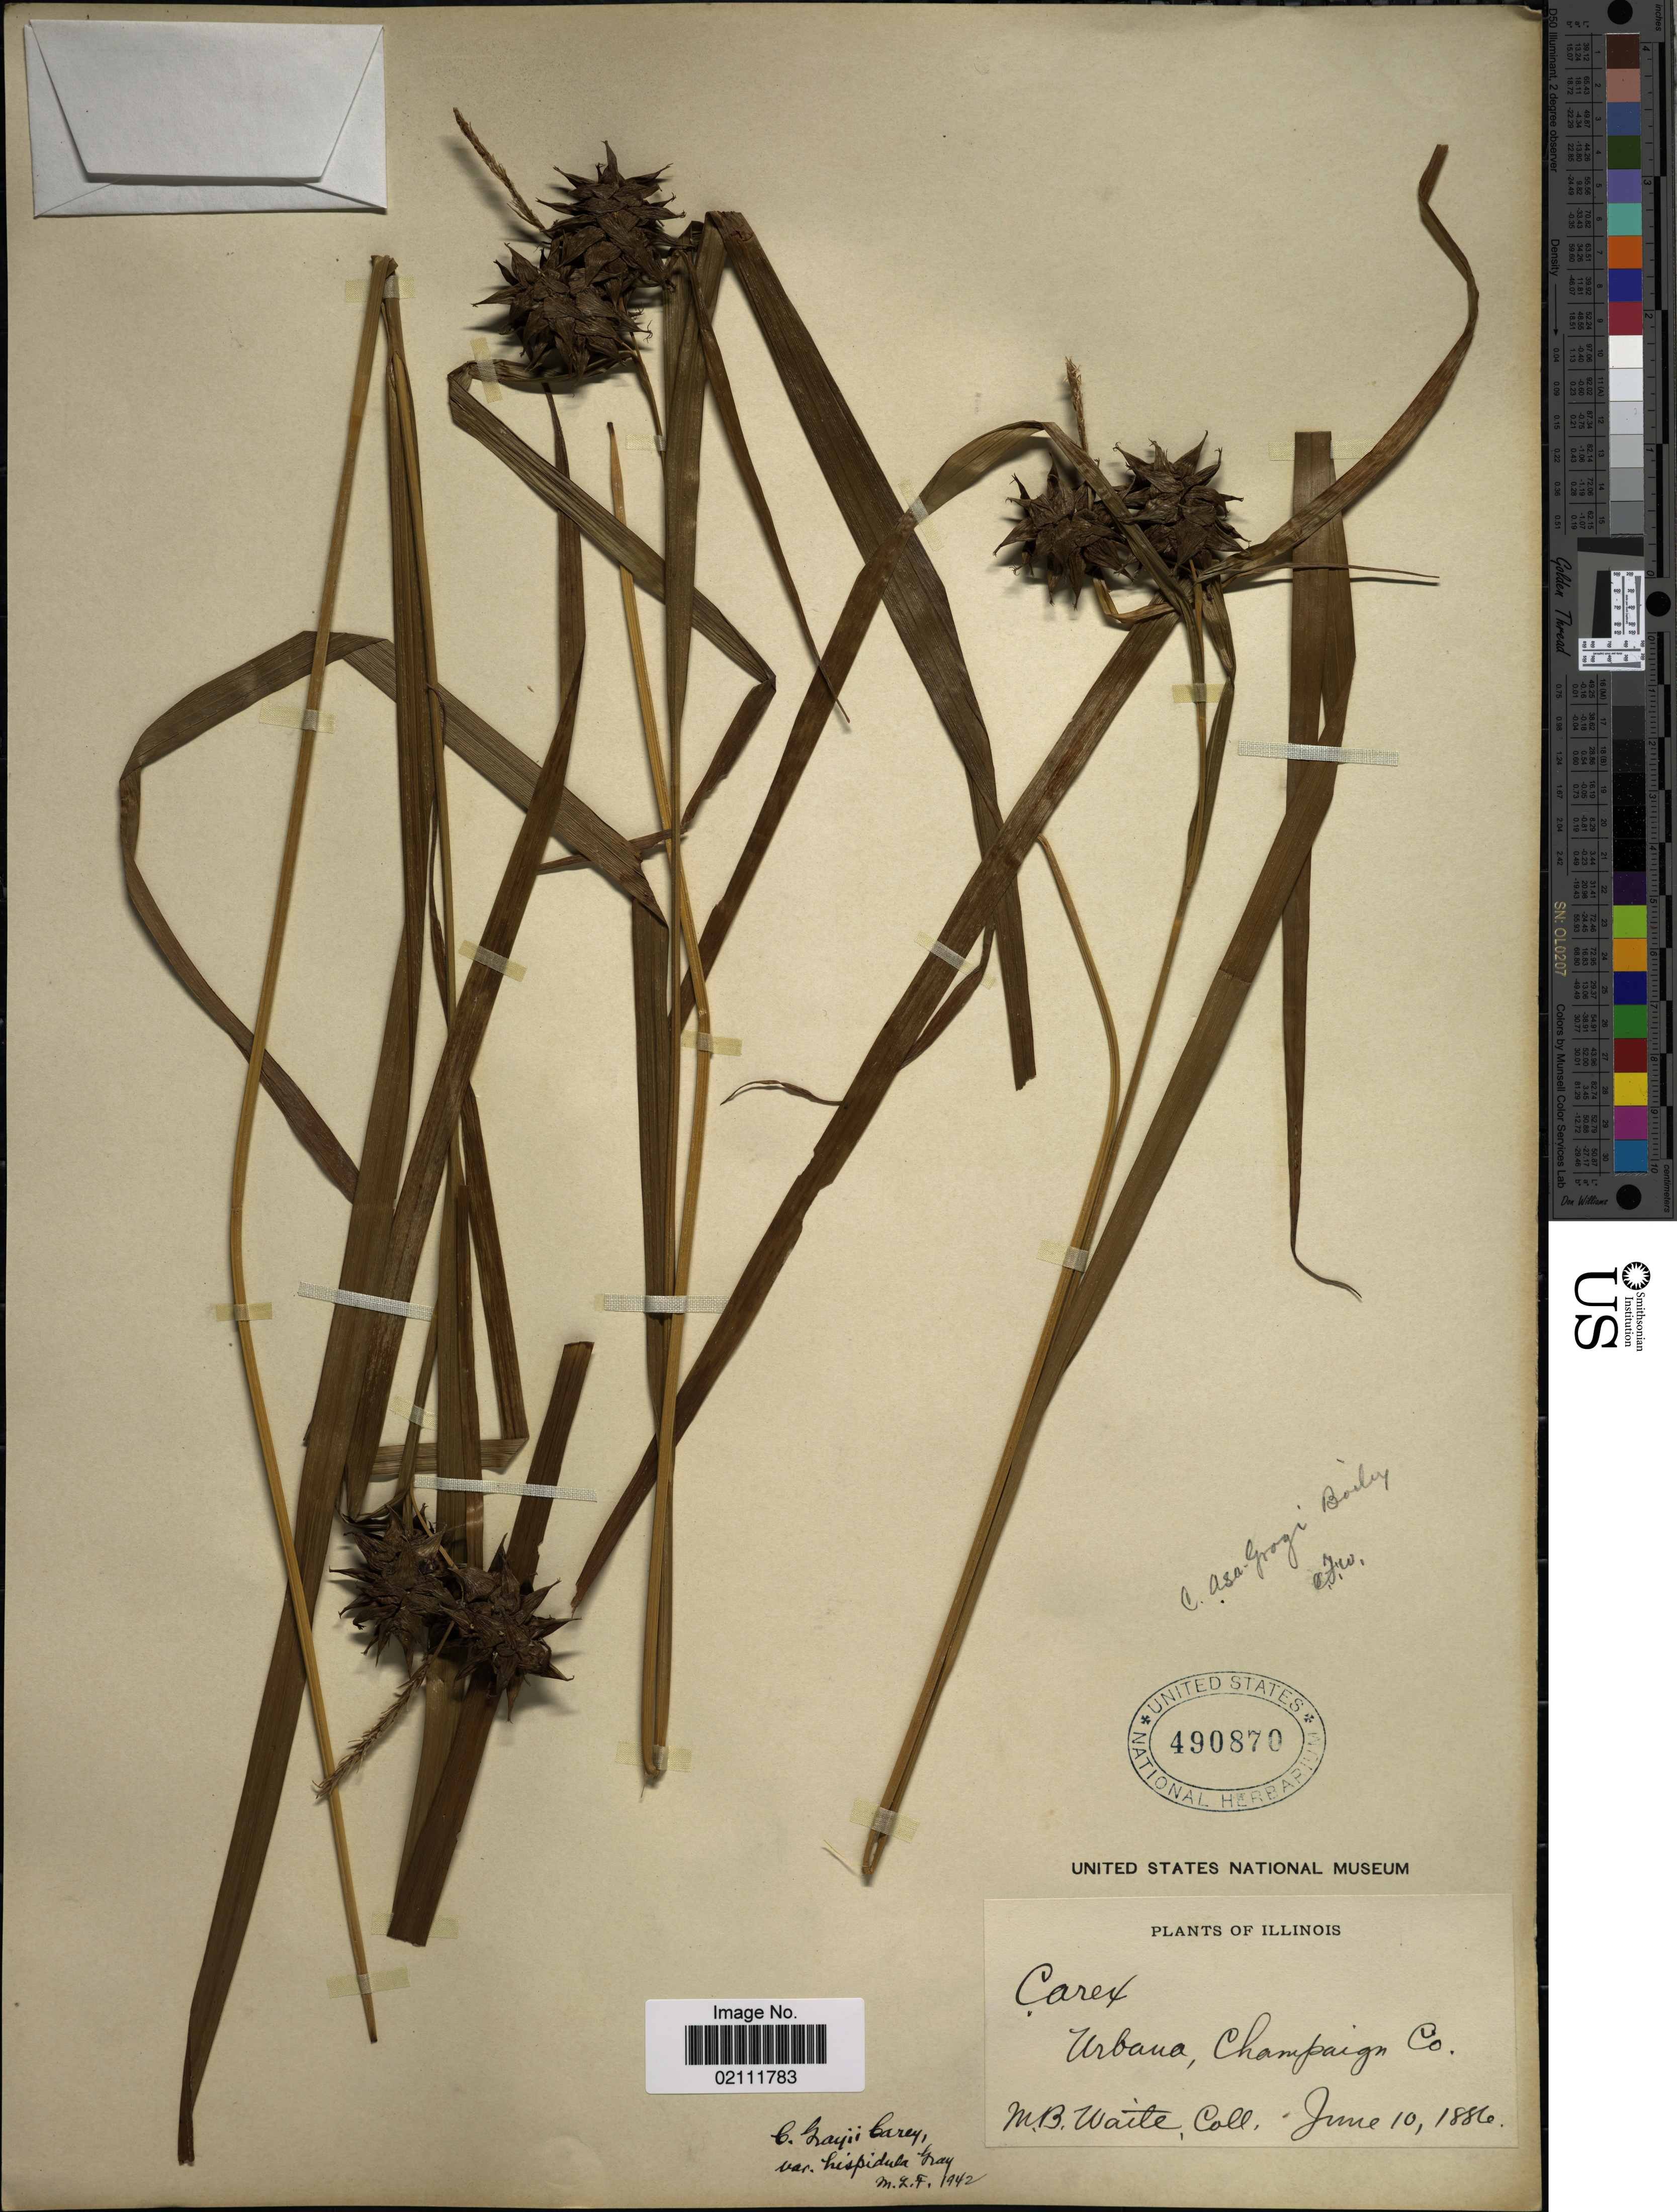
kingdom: Plantae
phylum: Tracheophyta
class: Liliopsida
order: Poales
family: Cyperaceae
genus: Carex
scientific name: Carex grayi var. hispidula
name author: A. Gray ex L.H. Bailey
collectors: M. B. Waite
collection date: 1886-06-10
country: United States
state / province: Illinois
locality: Urbana, Champaign Co.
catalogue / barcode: US 490870